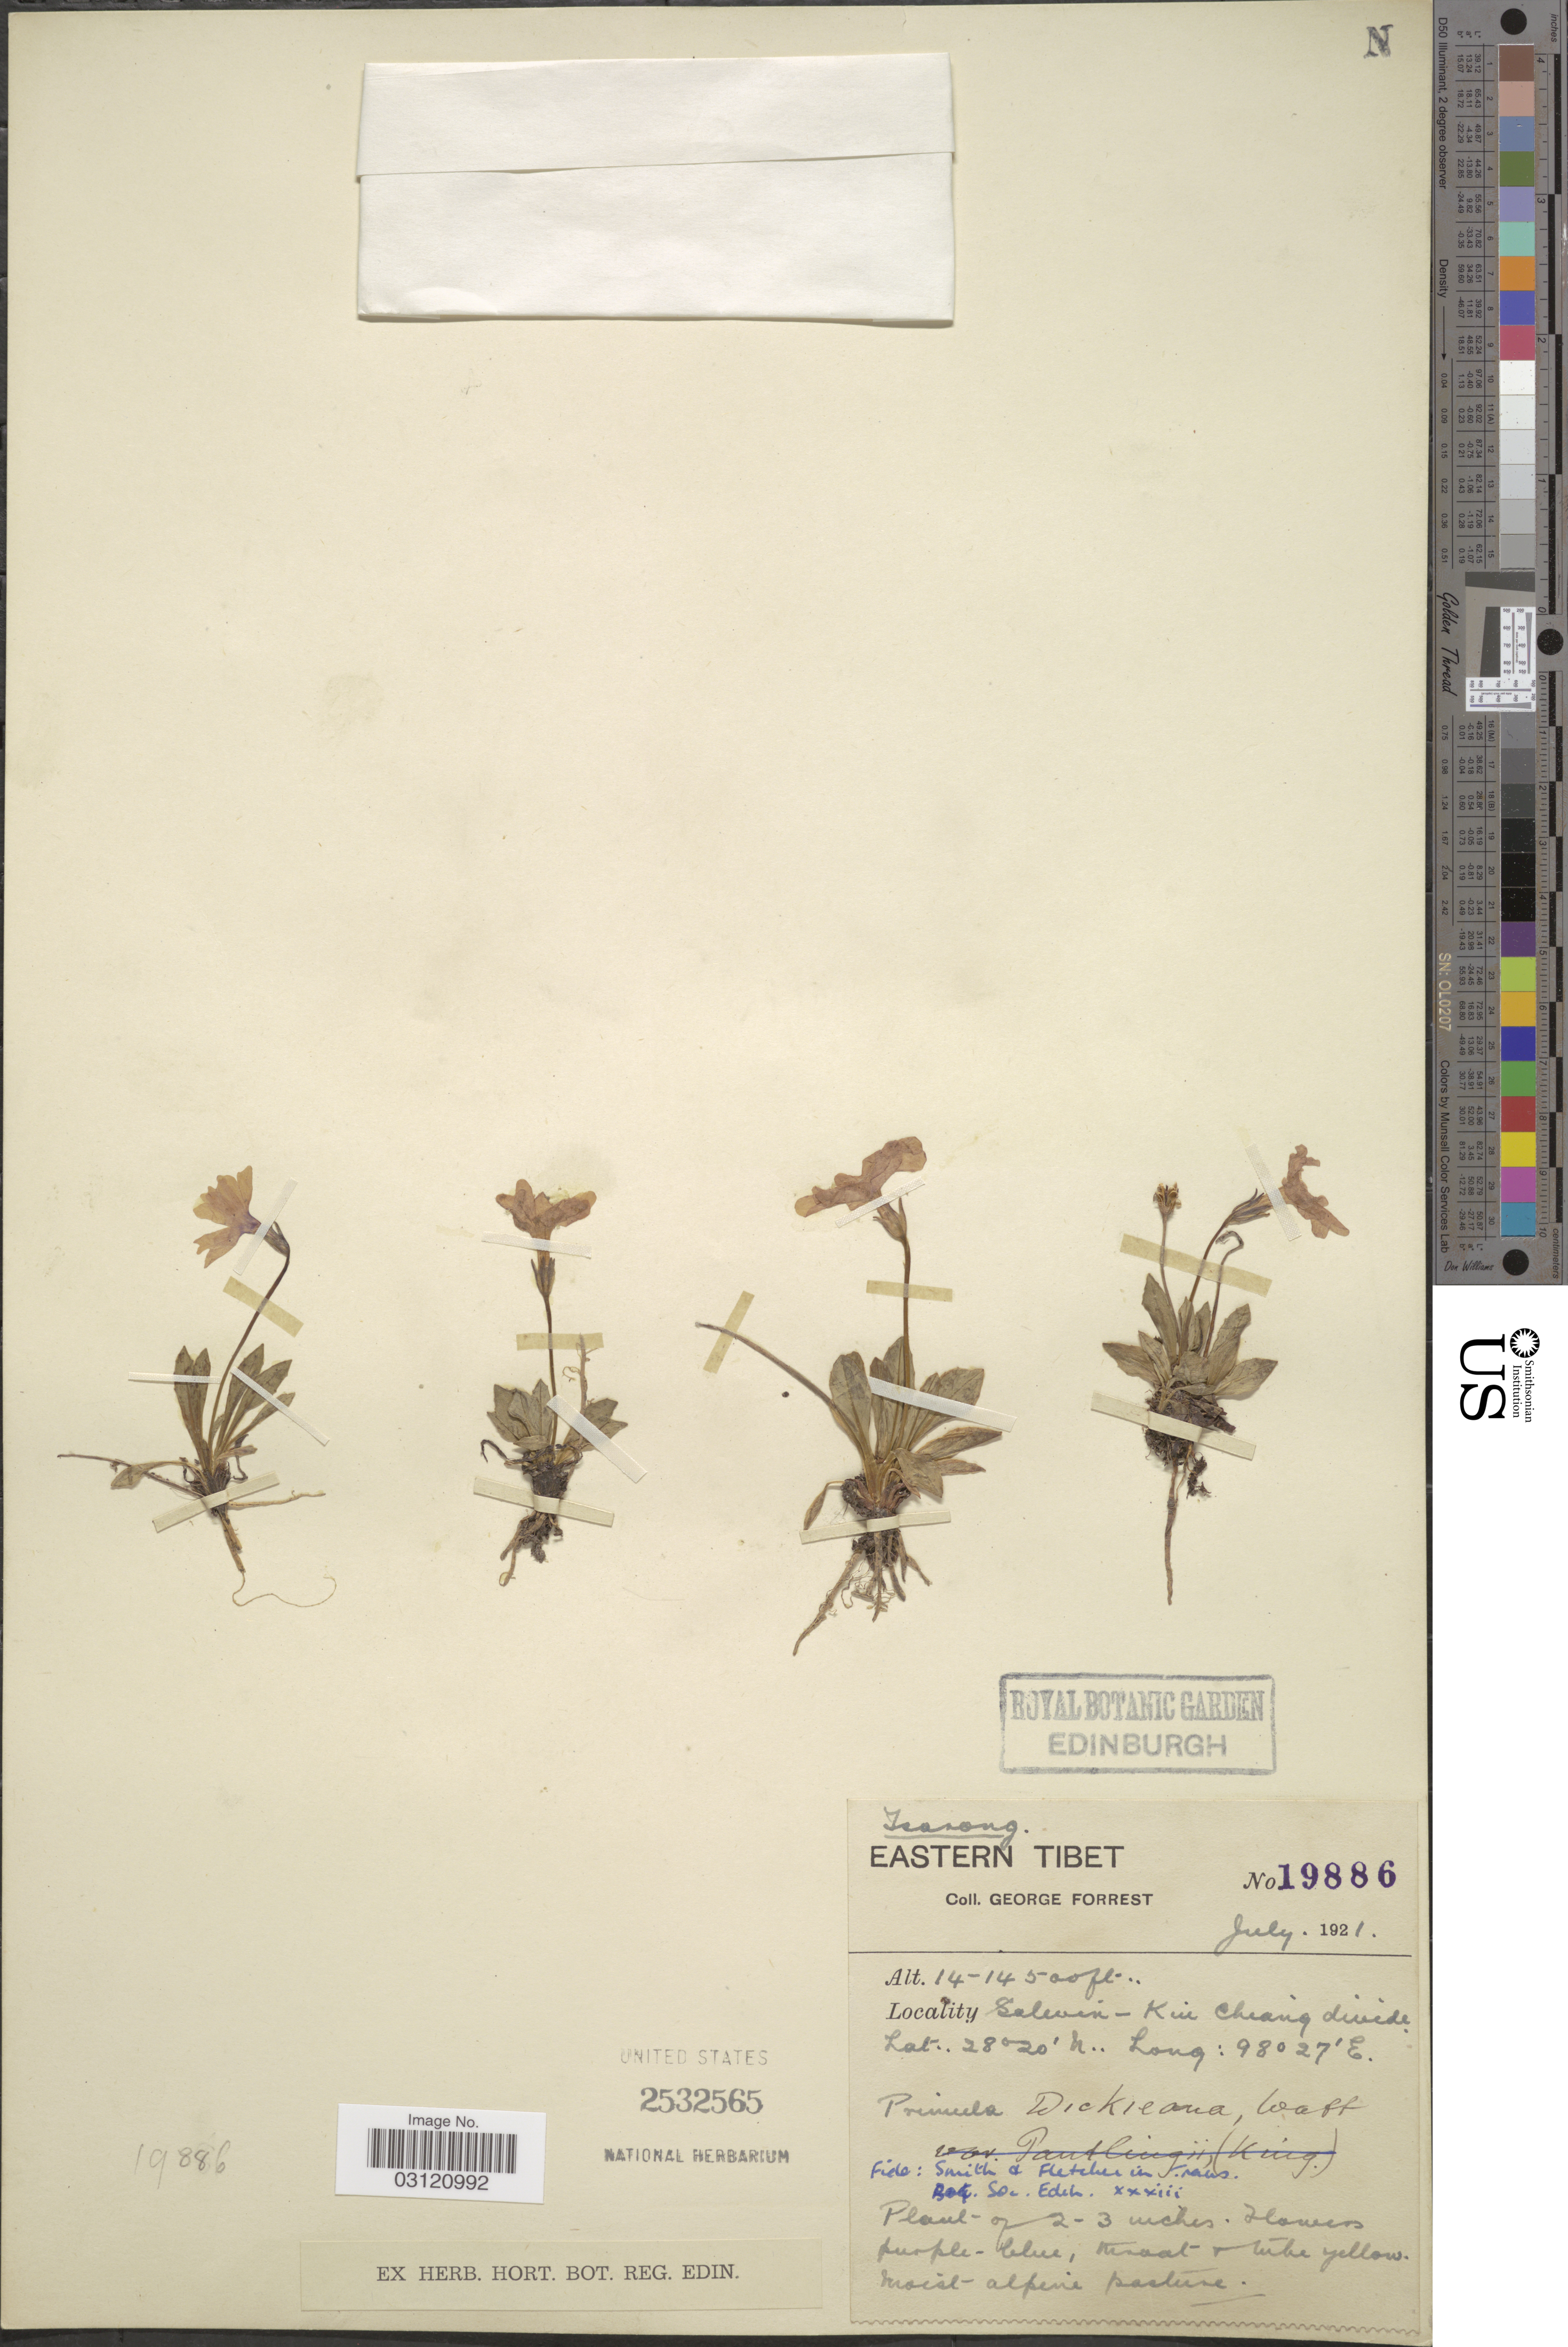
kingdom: Plantae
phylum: Tracheophyta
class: Magnoliopsida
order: Ericales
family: Primulaceae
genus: Primula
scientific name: Primula dickieana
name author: Watt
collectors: G. Forrest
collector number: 19886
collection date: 1921-07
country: China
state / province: Xizang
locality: Tsarong, Eastern Tibet. Salwin - Kiu Chiang divide.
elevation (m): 4267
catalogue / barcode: US 2532565